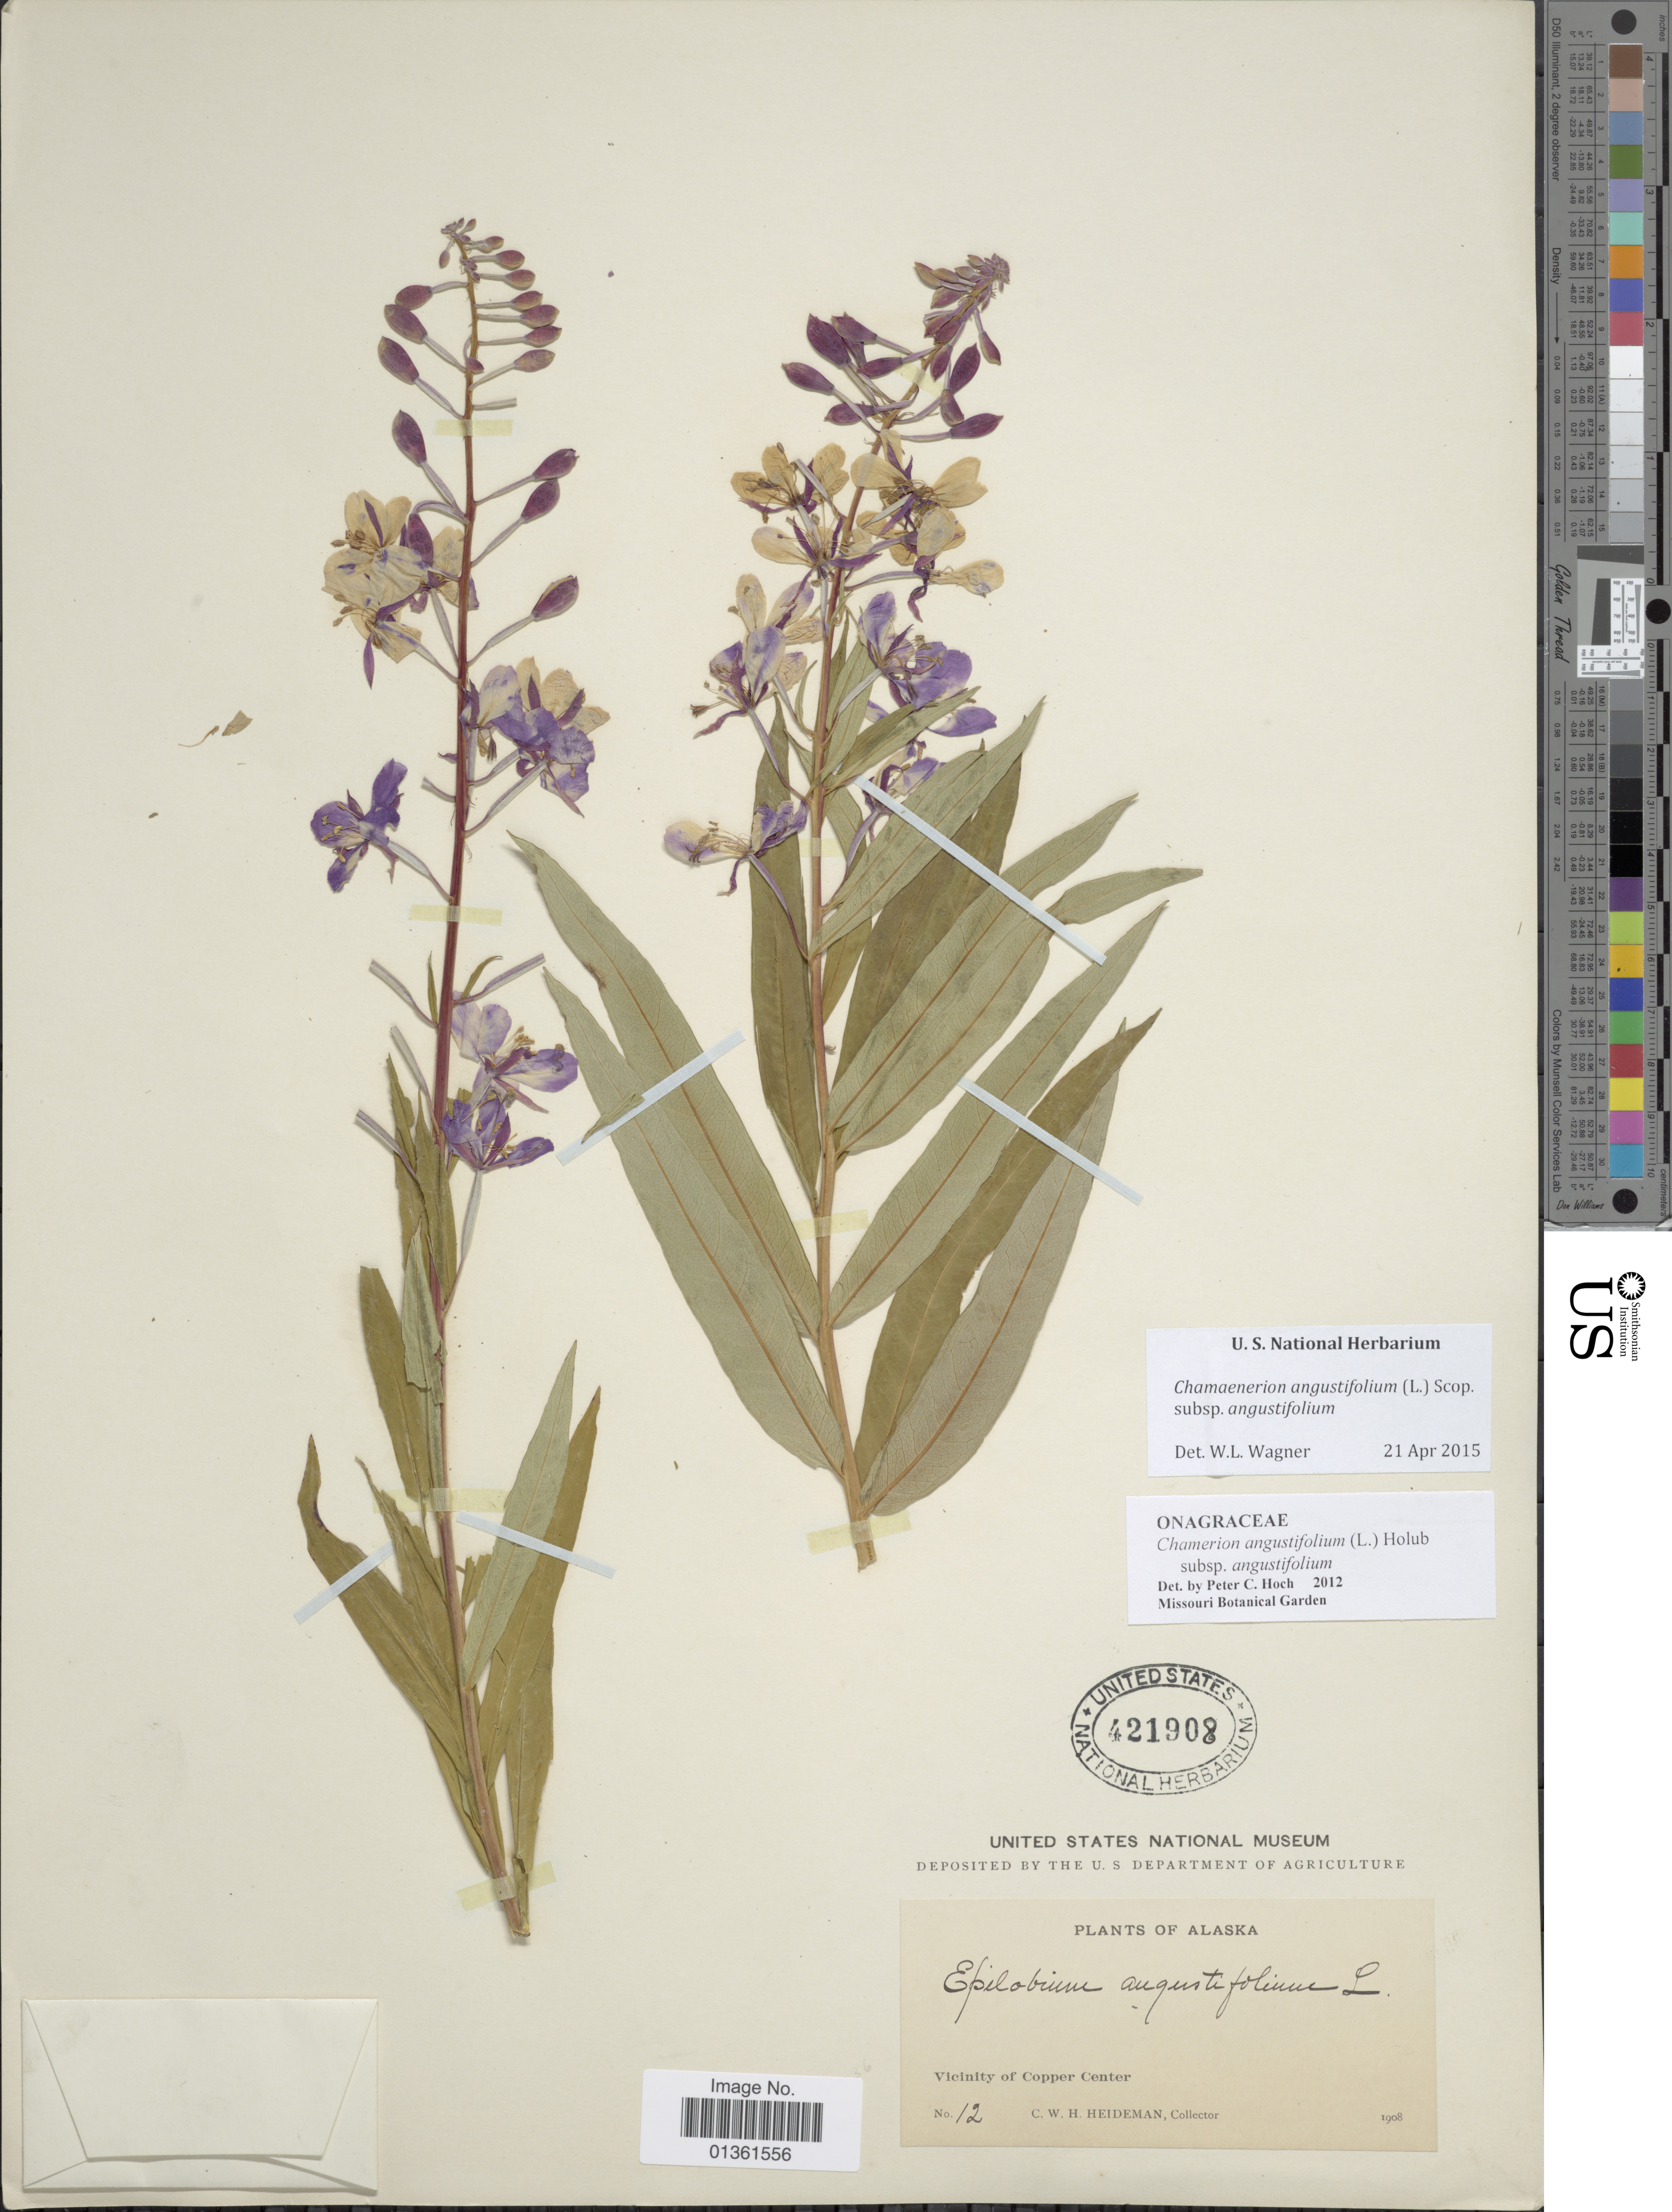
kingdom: Plantae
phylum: Tracheophyta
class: Magnoliopsida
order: Myrtales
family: Onagraceae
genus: Chamaenerion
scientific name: Chamaenerion angustifolium subsp. angustifolium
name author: (L.) Scop.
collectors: C. Heideman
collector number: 12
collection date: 1908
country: United States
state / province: Alaska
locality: Vicinity of Copper Center.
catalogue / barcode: US 421908